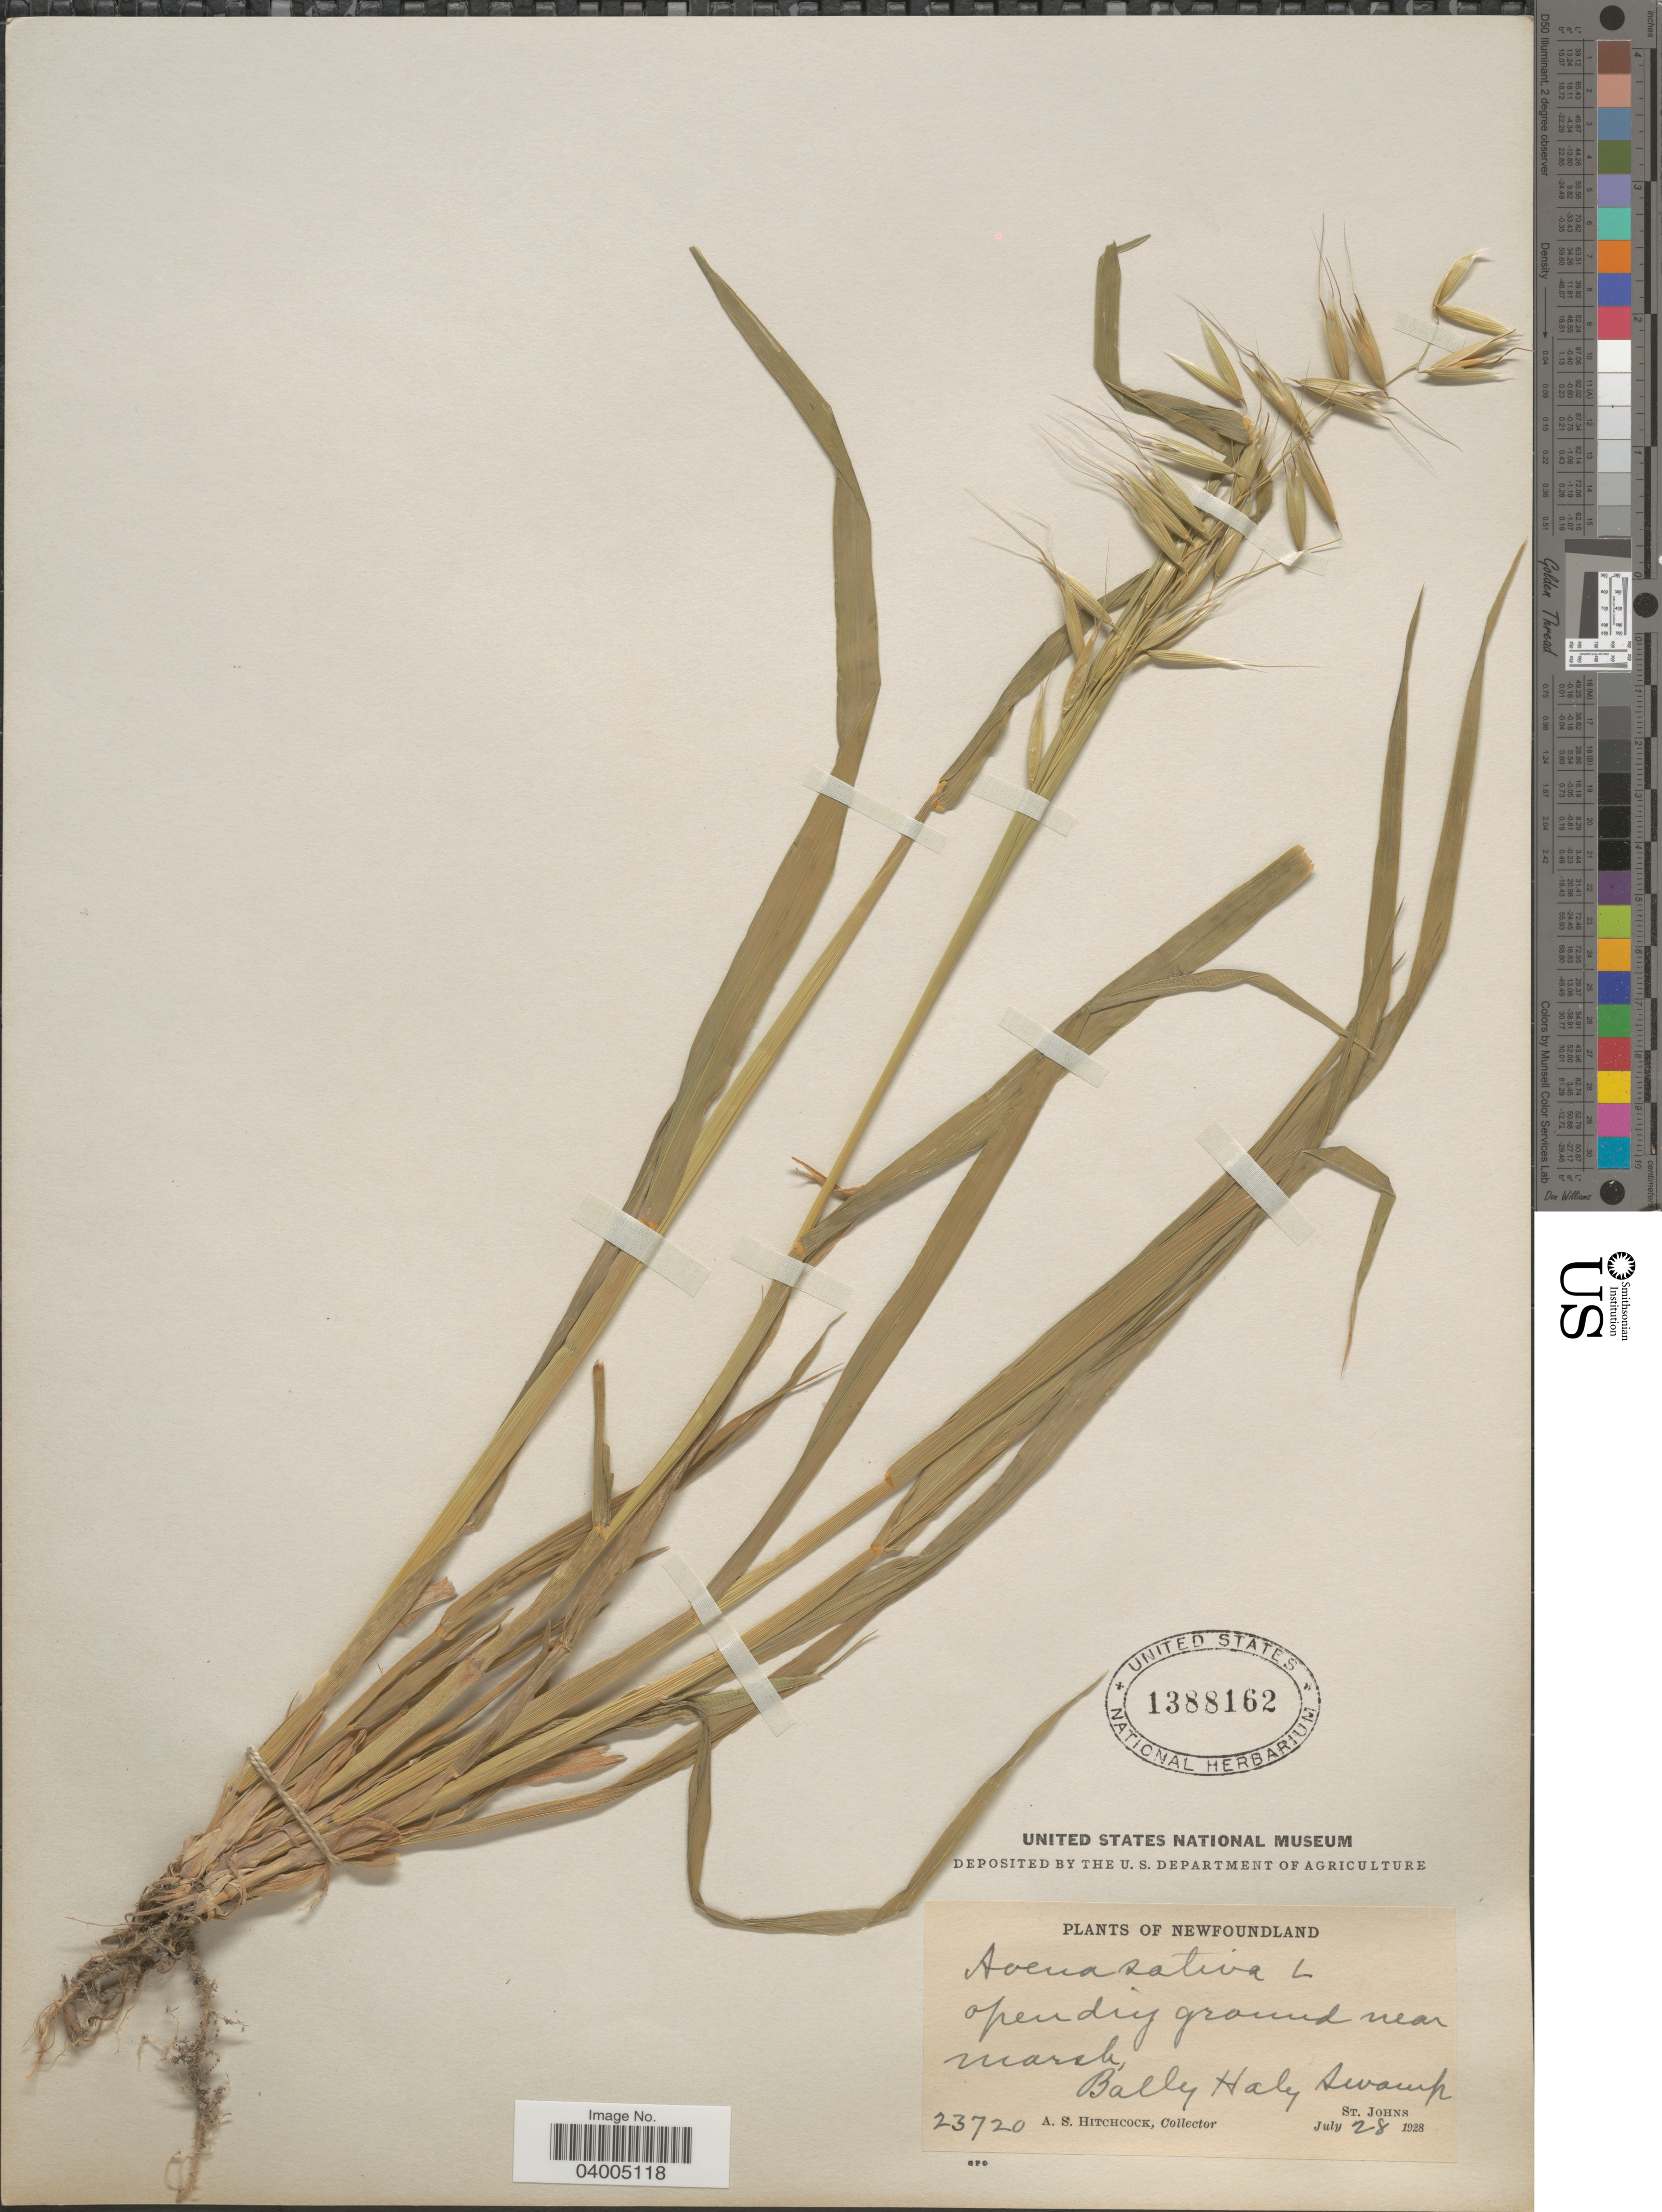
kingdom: Plantae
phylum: Tracheophyta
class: Liliopsida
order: Poales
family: Poaceae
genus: Avena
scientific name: Avena sativa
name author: L.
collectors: A. S. Hitchcock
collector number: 23720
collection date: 1928-07-28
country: Canada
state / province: Newfoundland and Labrador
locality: Bally Haly Swamp. St. Johns.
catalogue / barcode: US 1388162